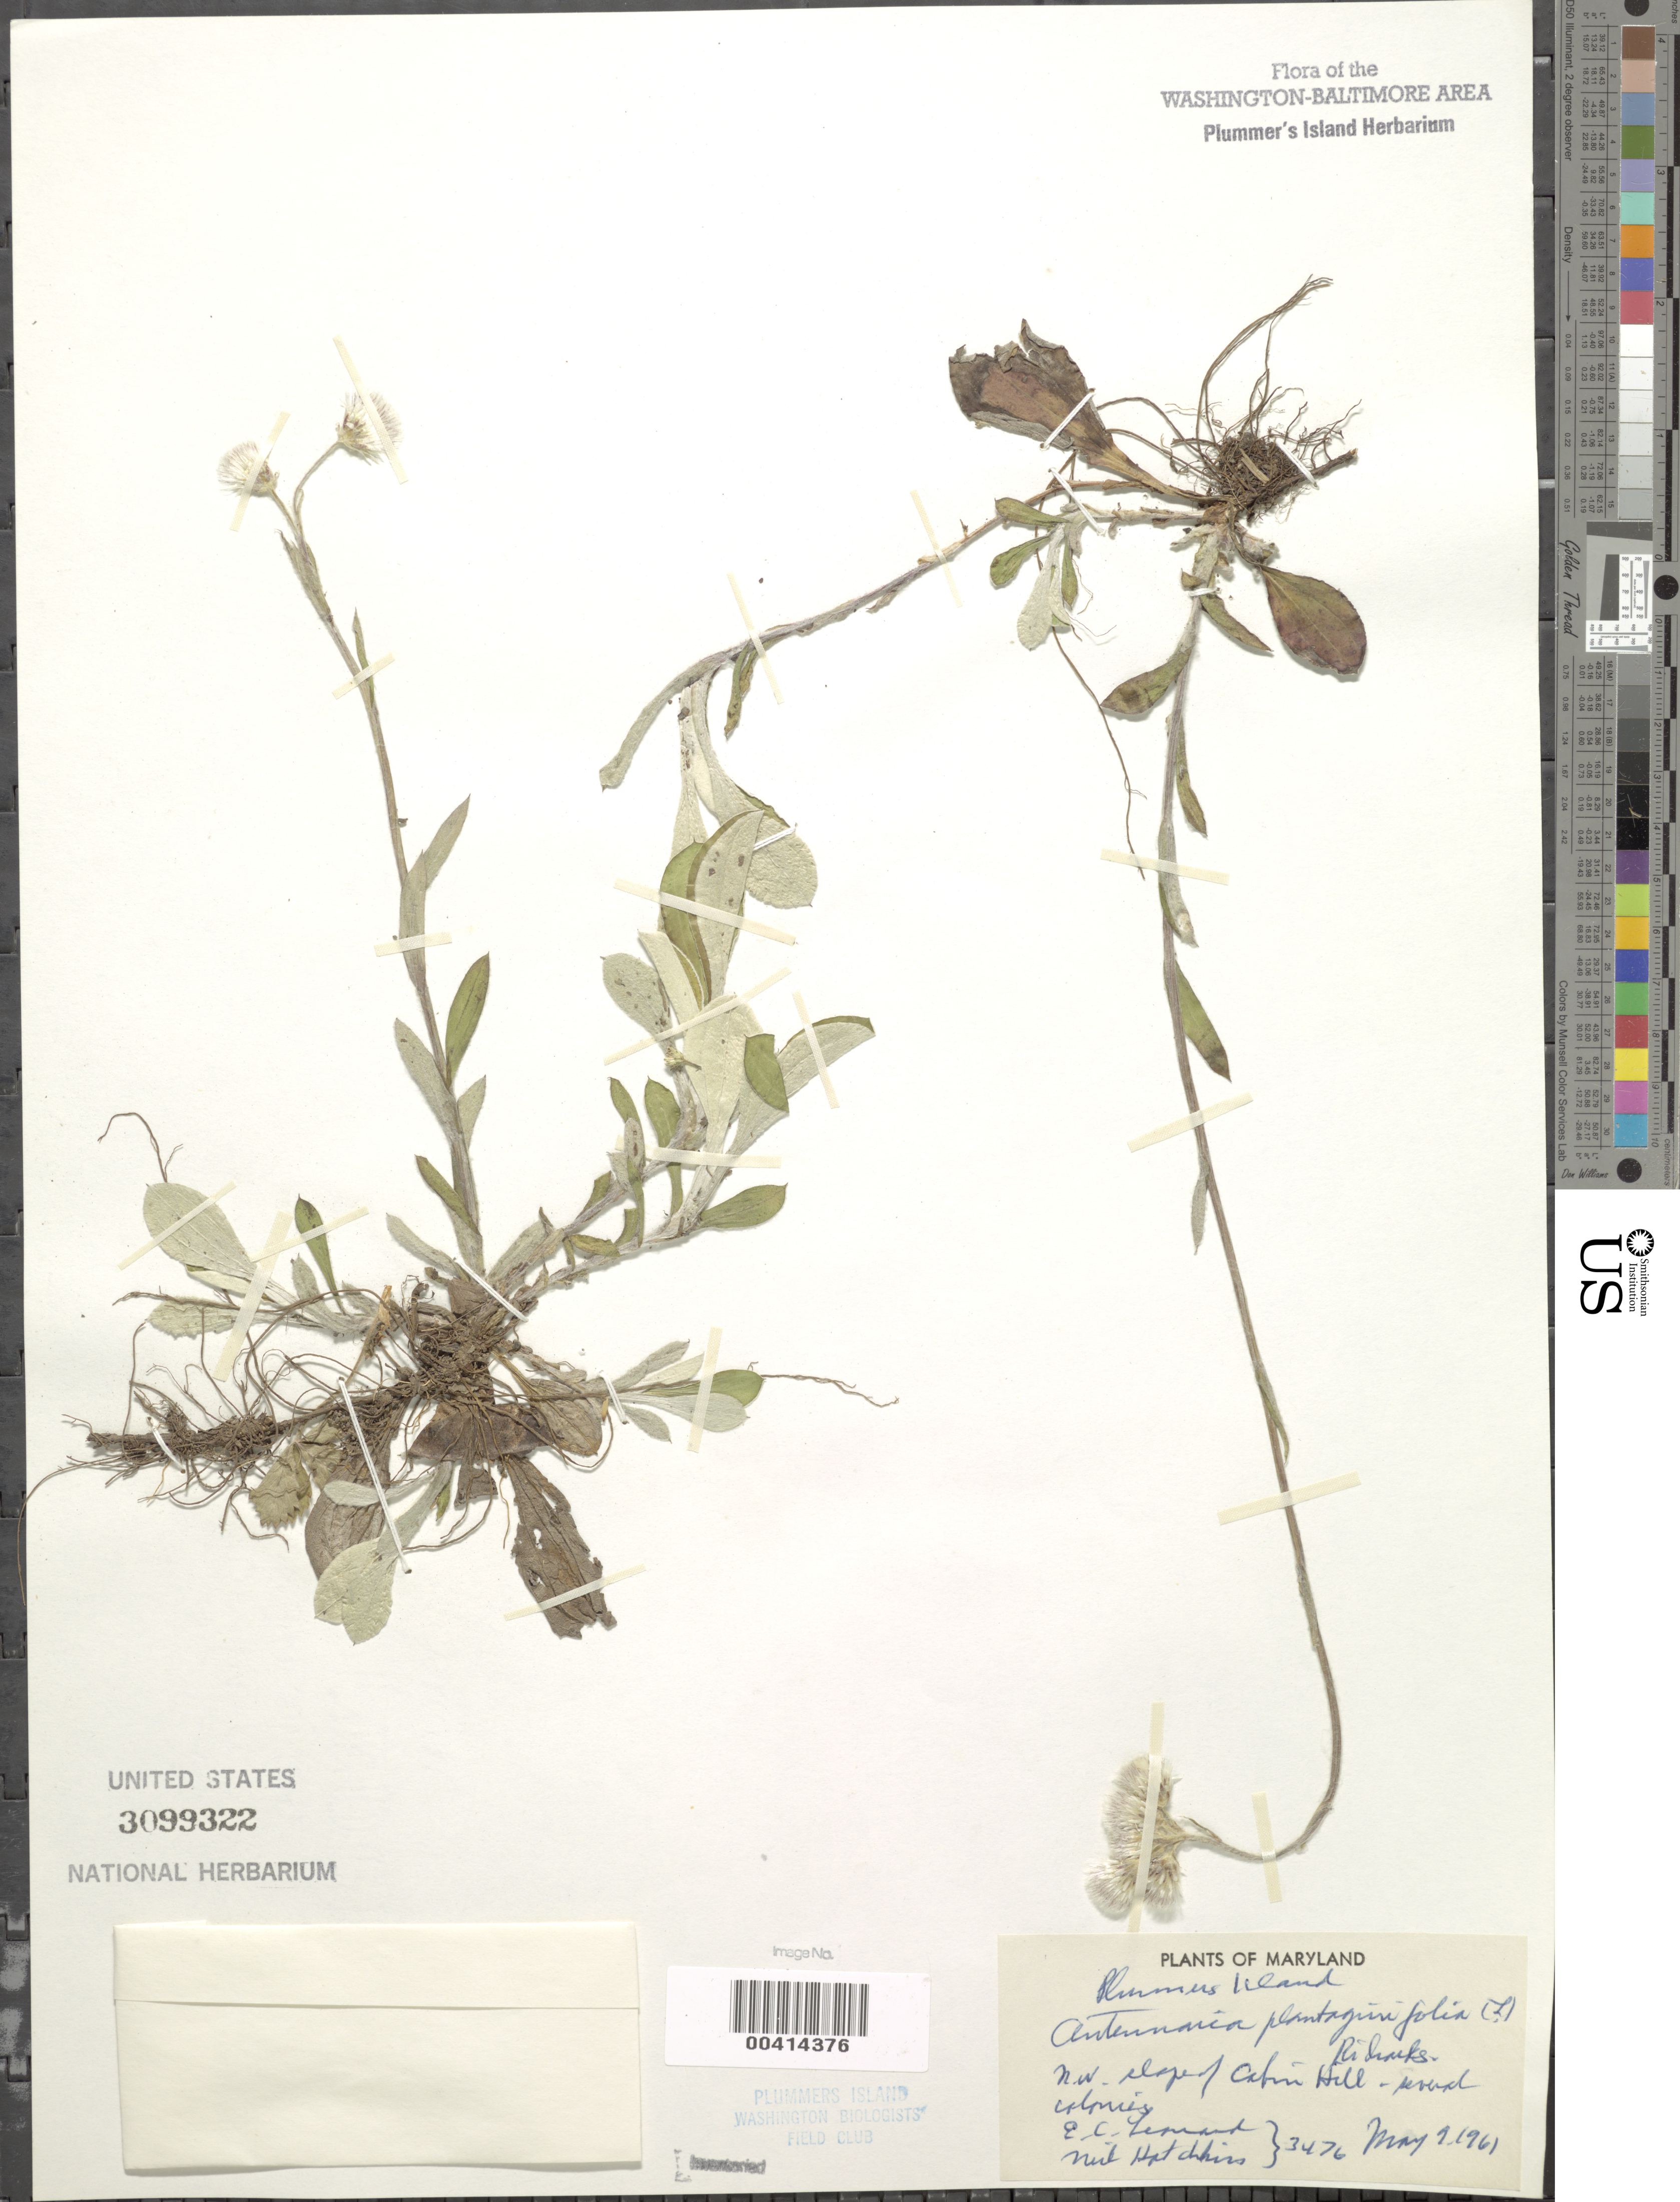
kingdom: Plantae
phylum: Tracheophyta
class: Magnoliopsida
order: Asterales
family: Asteraceae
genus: Antennaria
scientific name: Antennaria plantaginifolia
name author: (L.) Richardson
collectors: E. C. Leonard & N. Hotchkiss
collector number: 3476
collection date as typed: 09 May 1961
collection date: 1961-05-09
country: United States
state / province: Maryland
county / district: Montgomery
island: Plummers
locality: Plummer's Island; NW slope of Cabin Hill C. & O. Canal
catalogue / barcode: US 3099322